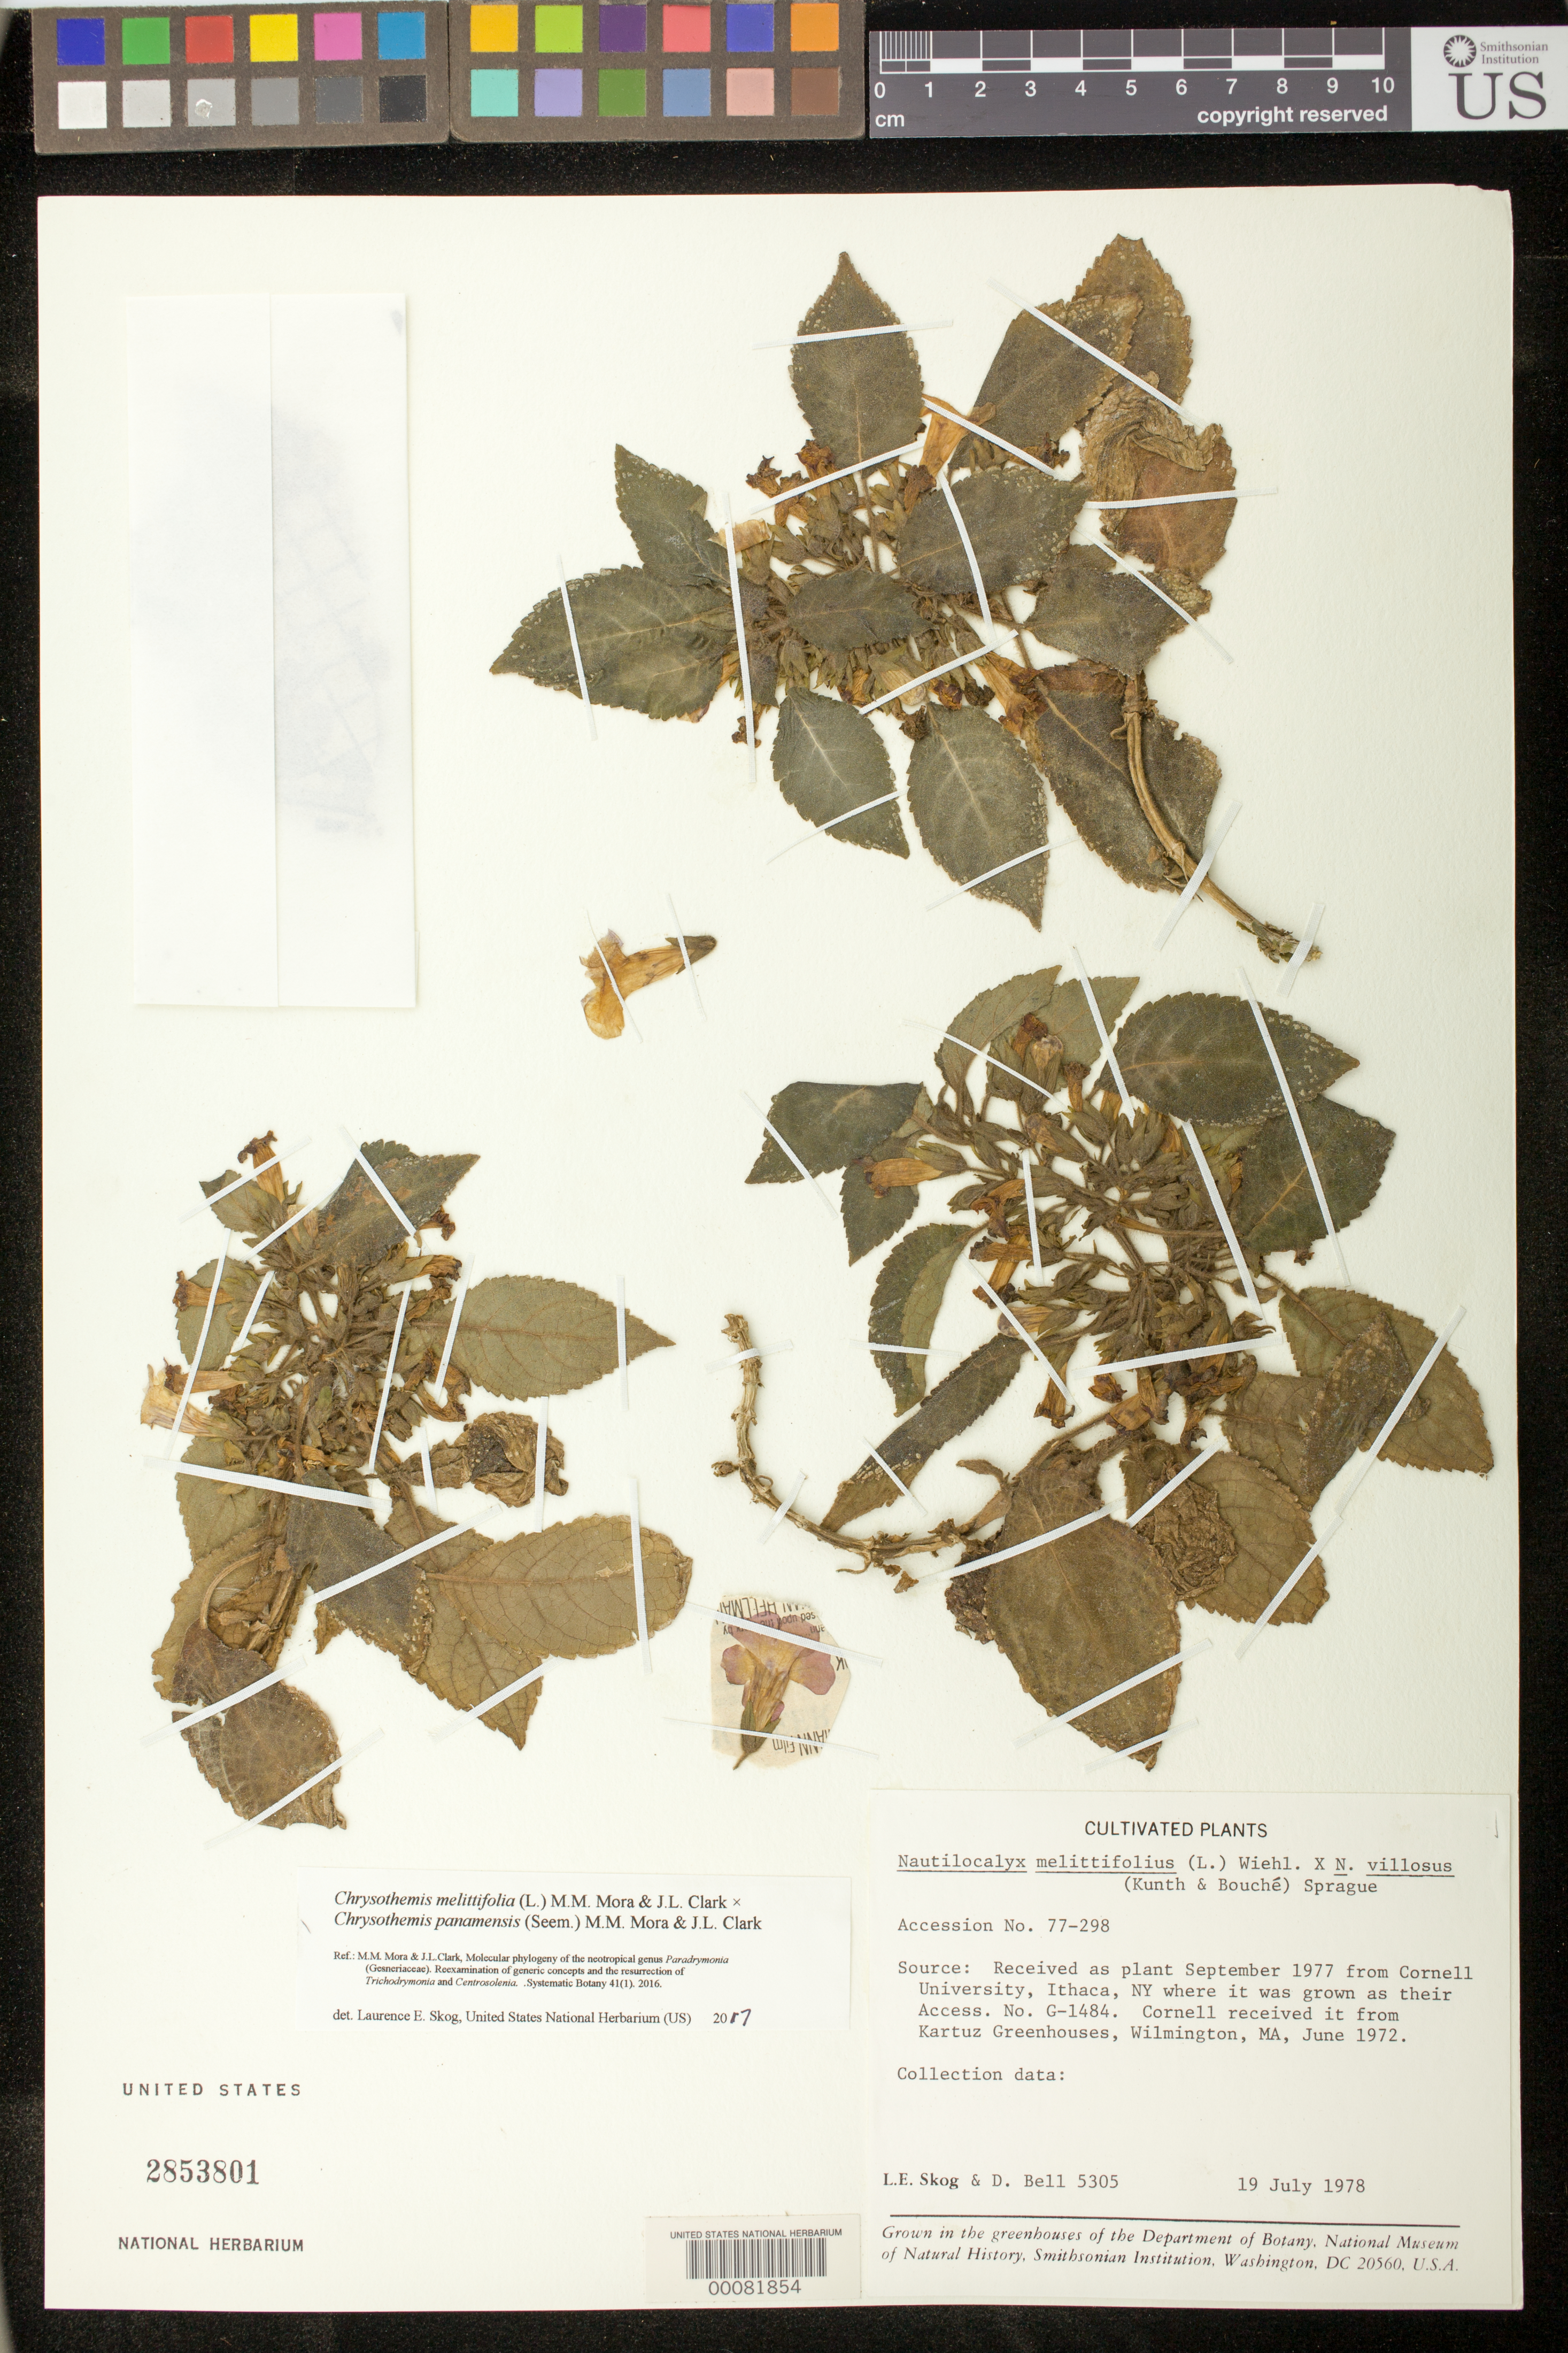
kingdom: Plantae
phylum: Tracheophyta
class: Magnoliopsida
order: Lamiales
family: Gesneriaceae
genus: Chrysothemis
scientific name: Chrysothemis melittifolia x C. panamensis (Seem.) M.M. Mora & J.L. Clark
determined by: Skog, Laurence E.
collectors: L. E. Skog & D. A. Bell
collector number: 5305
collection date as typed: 19 Jul 1978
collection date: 1978-07-19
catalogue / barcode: US 2853801